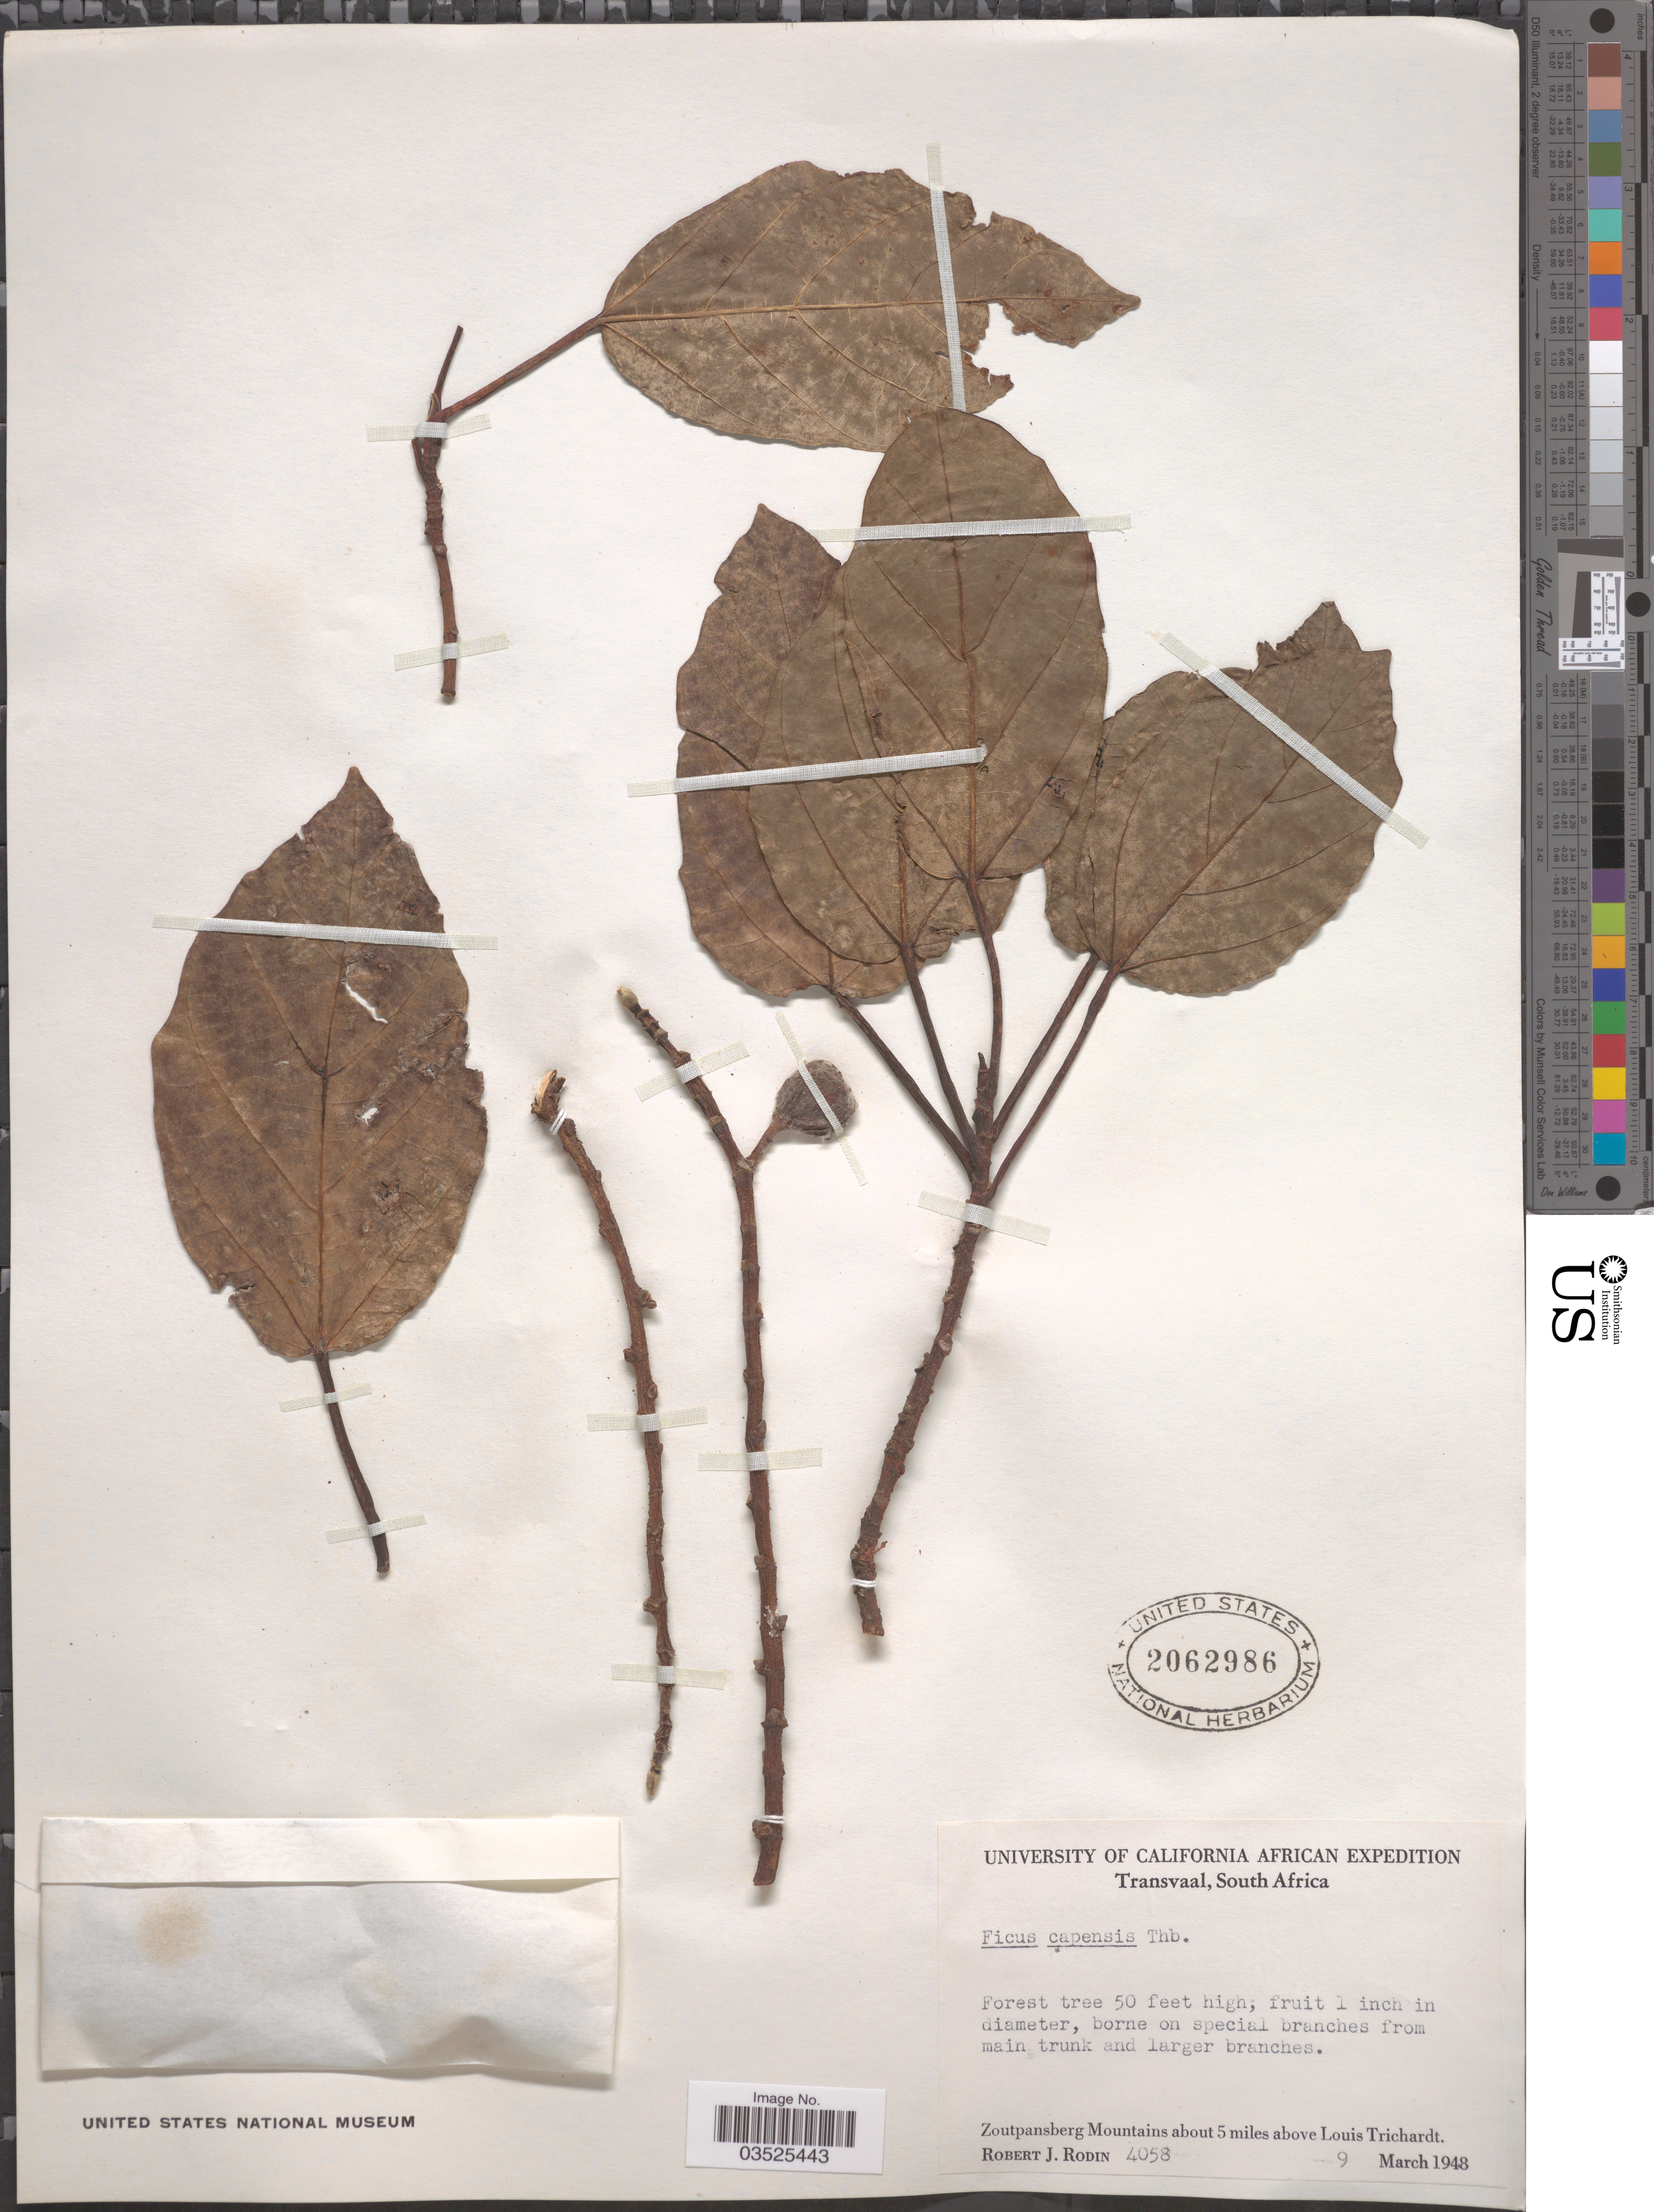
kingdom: Plantae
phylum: Tracheophyta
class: Magnoliopsida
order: Rosales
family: Moraceae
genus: Ficus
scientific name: Ficus sur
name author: Forssk.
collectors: R. J. Rodin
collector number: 4058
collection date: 1948-03-09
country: South Africa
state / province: Limpopo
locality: Transvaal. Zoutpansberg Mountains about 5 miles above Louis Trichardt.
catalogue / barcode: US 2062986